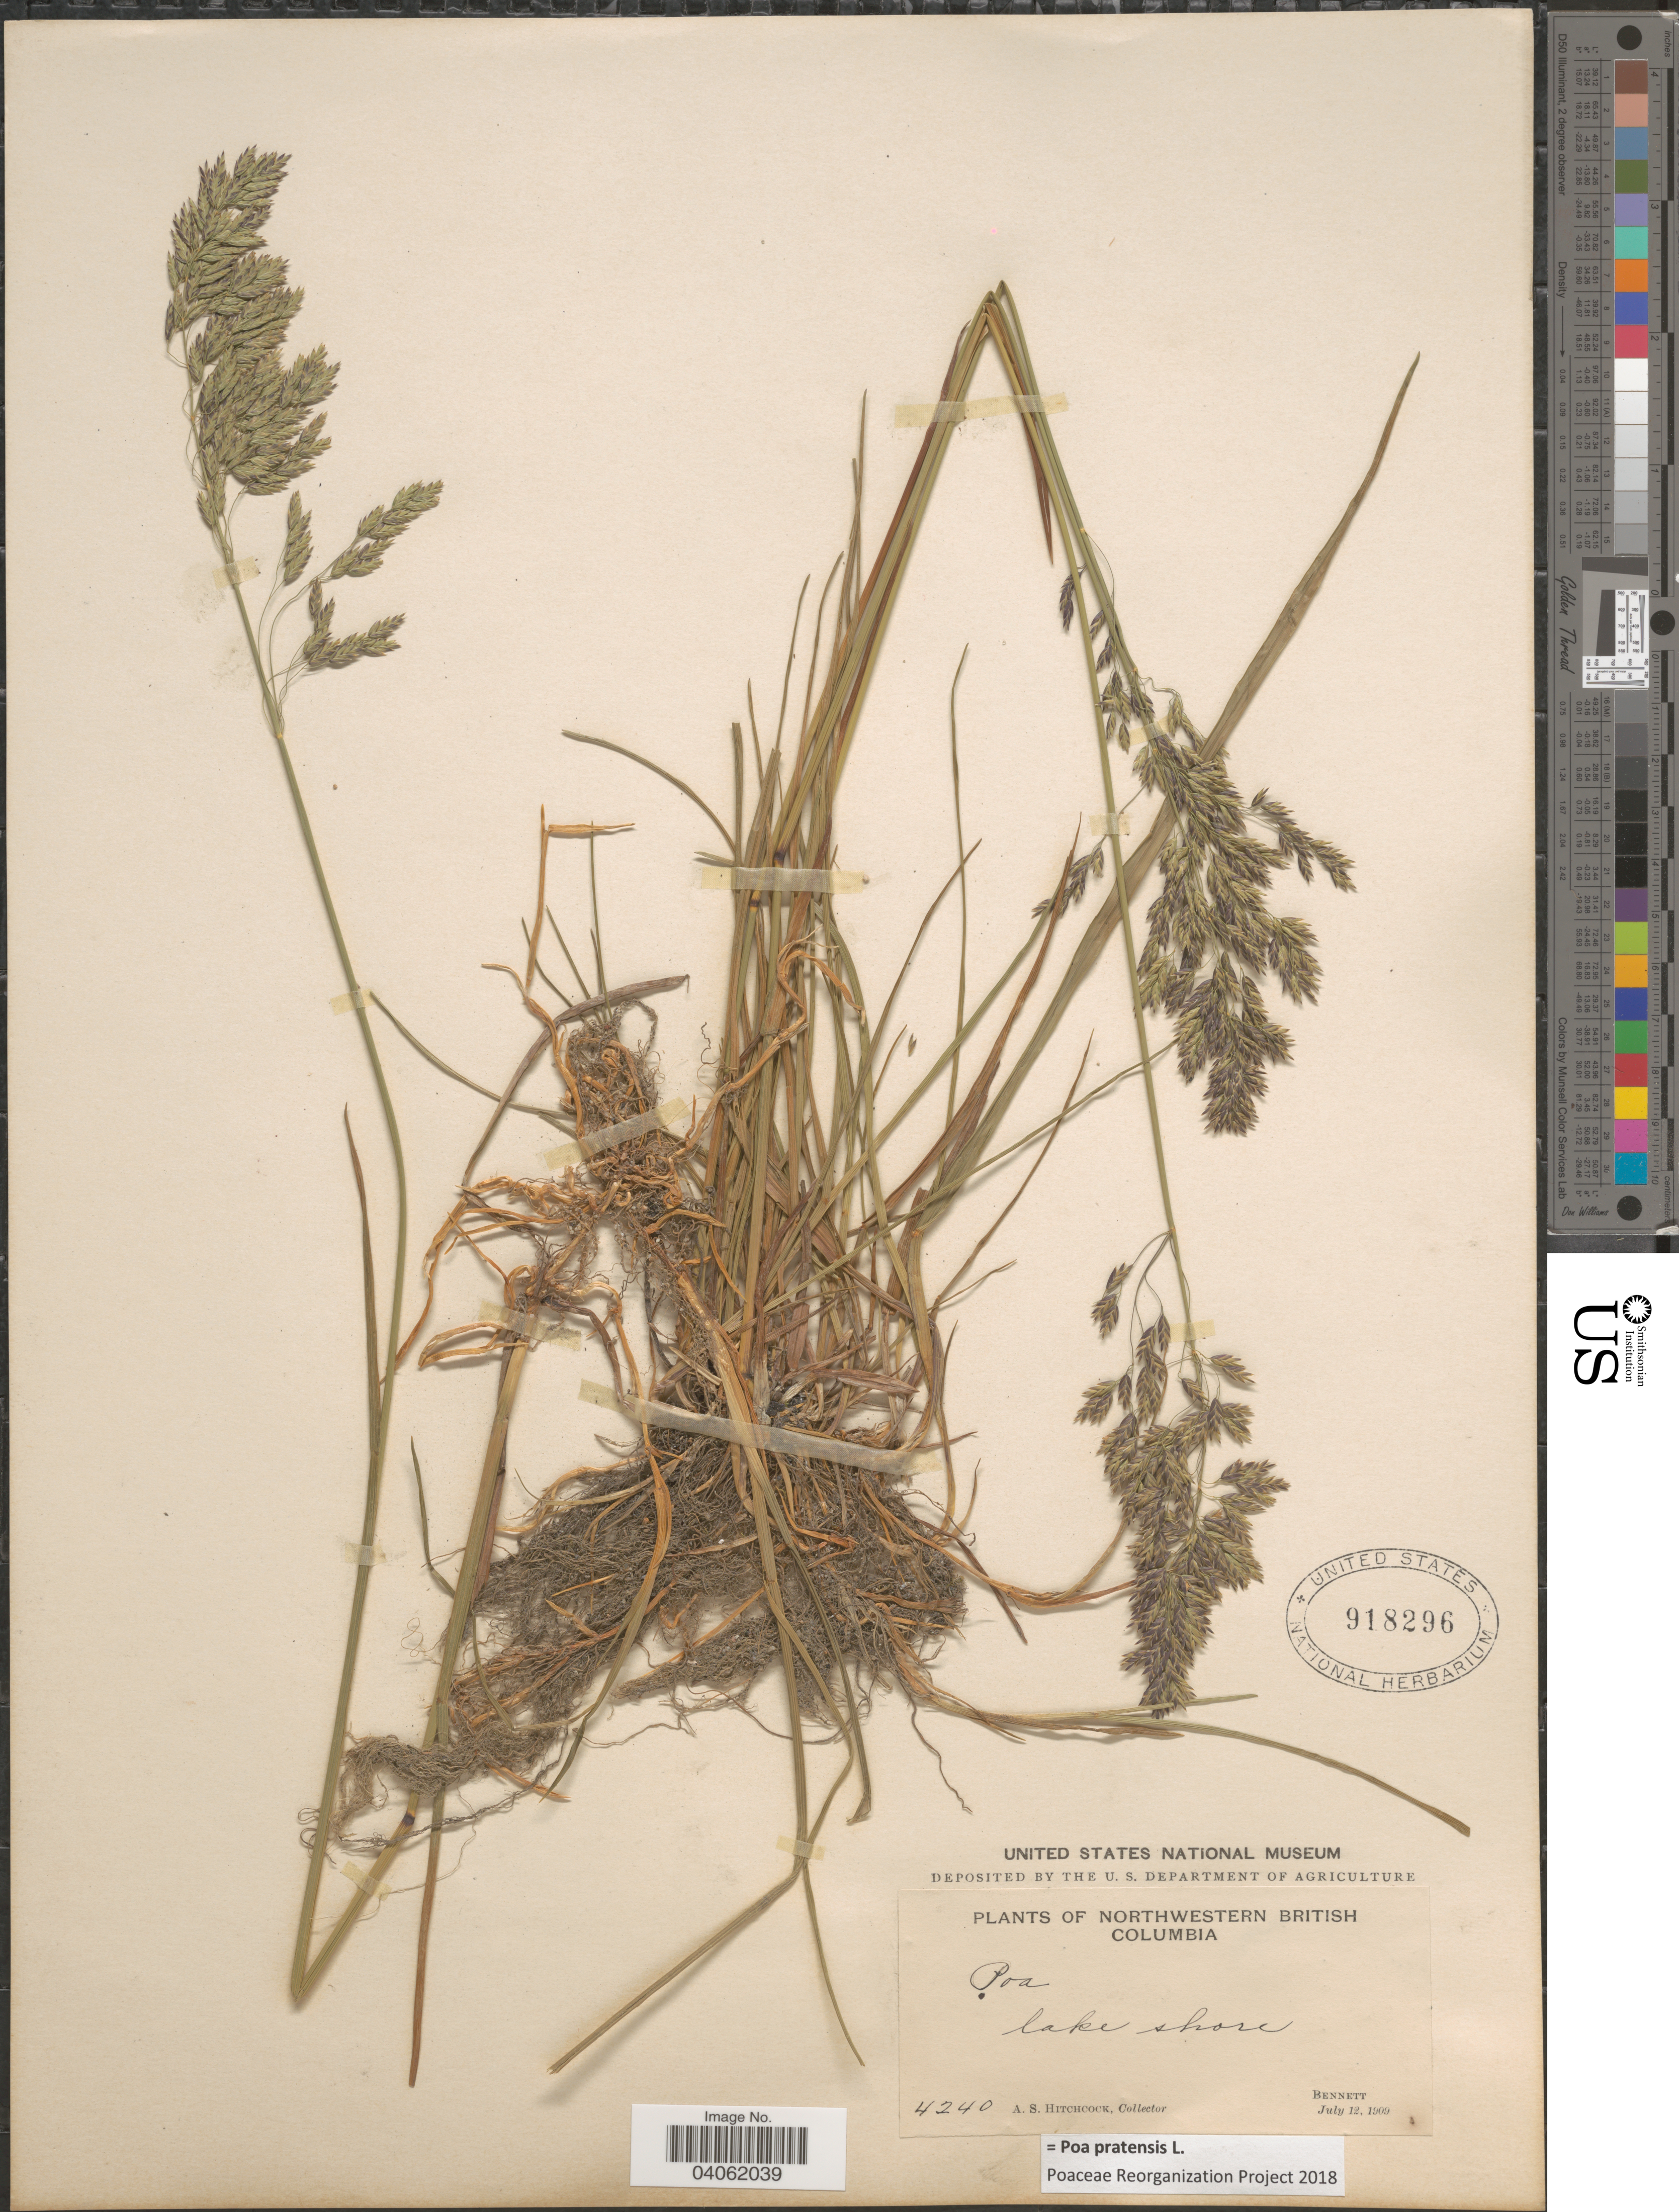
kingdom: Plantae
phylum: Tracheophyta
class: Liliopsida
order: Poales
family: Poaceae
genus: Poa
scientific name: Poa pratensis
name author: L.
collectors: A. S. Hitchcock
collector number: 4240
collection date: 1909-07-12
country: Canada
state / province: British Columbia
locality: Northwestern British Columbia. Bennett.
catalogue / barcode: US 918296